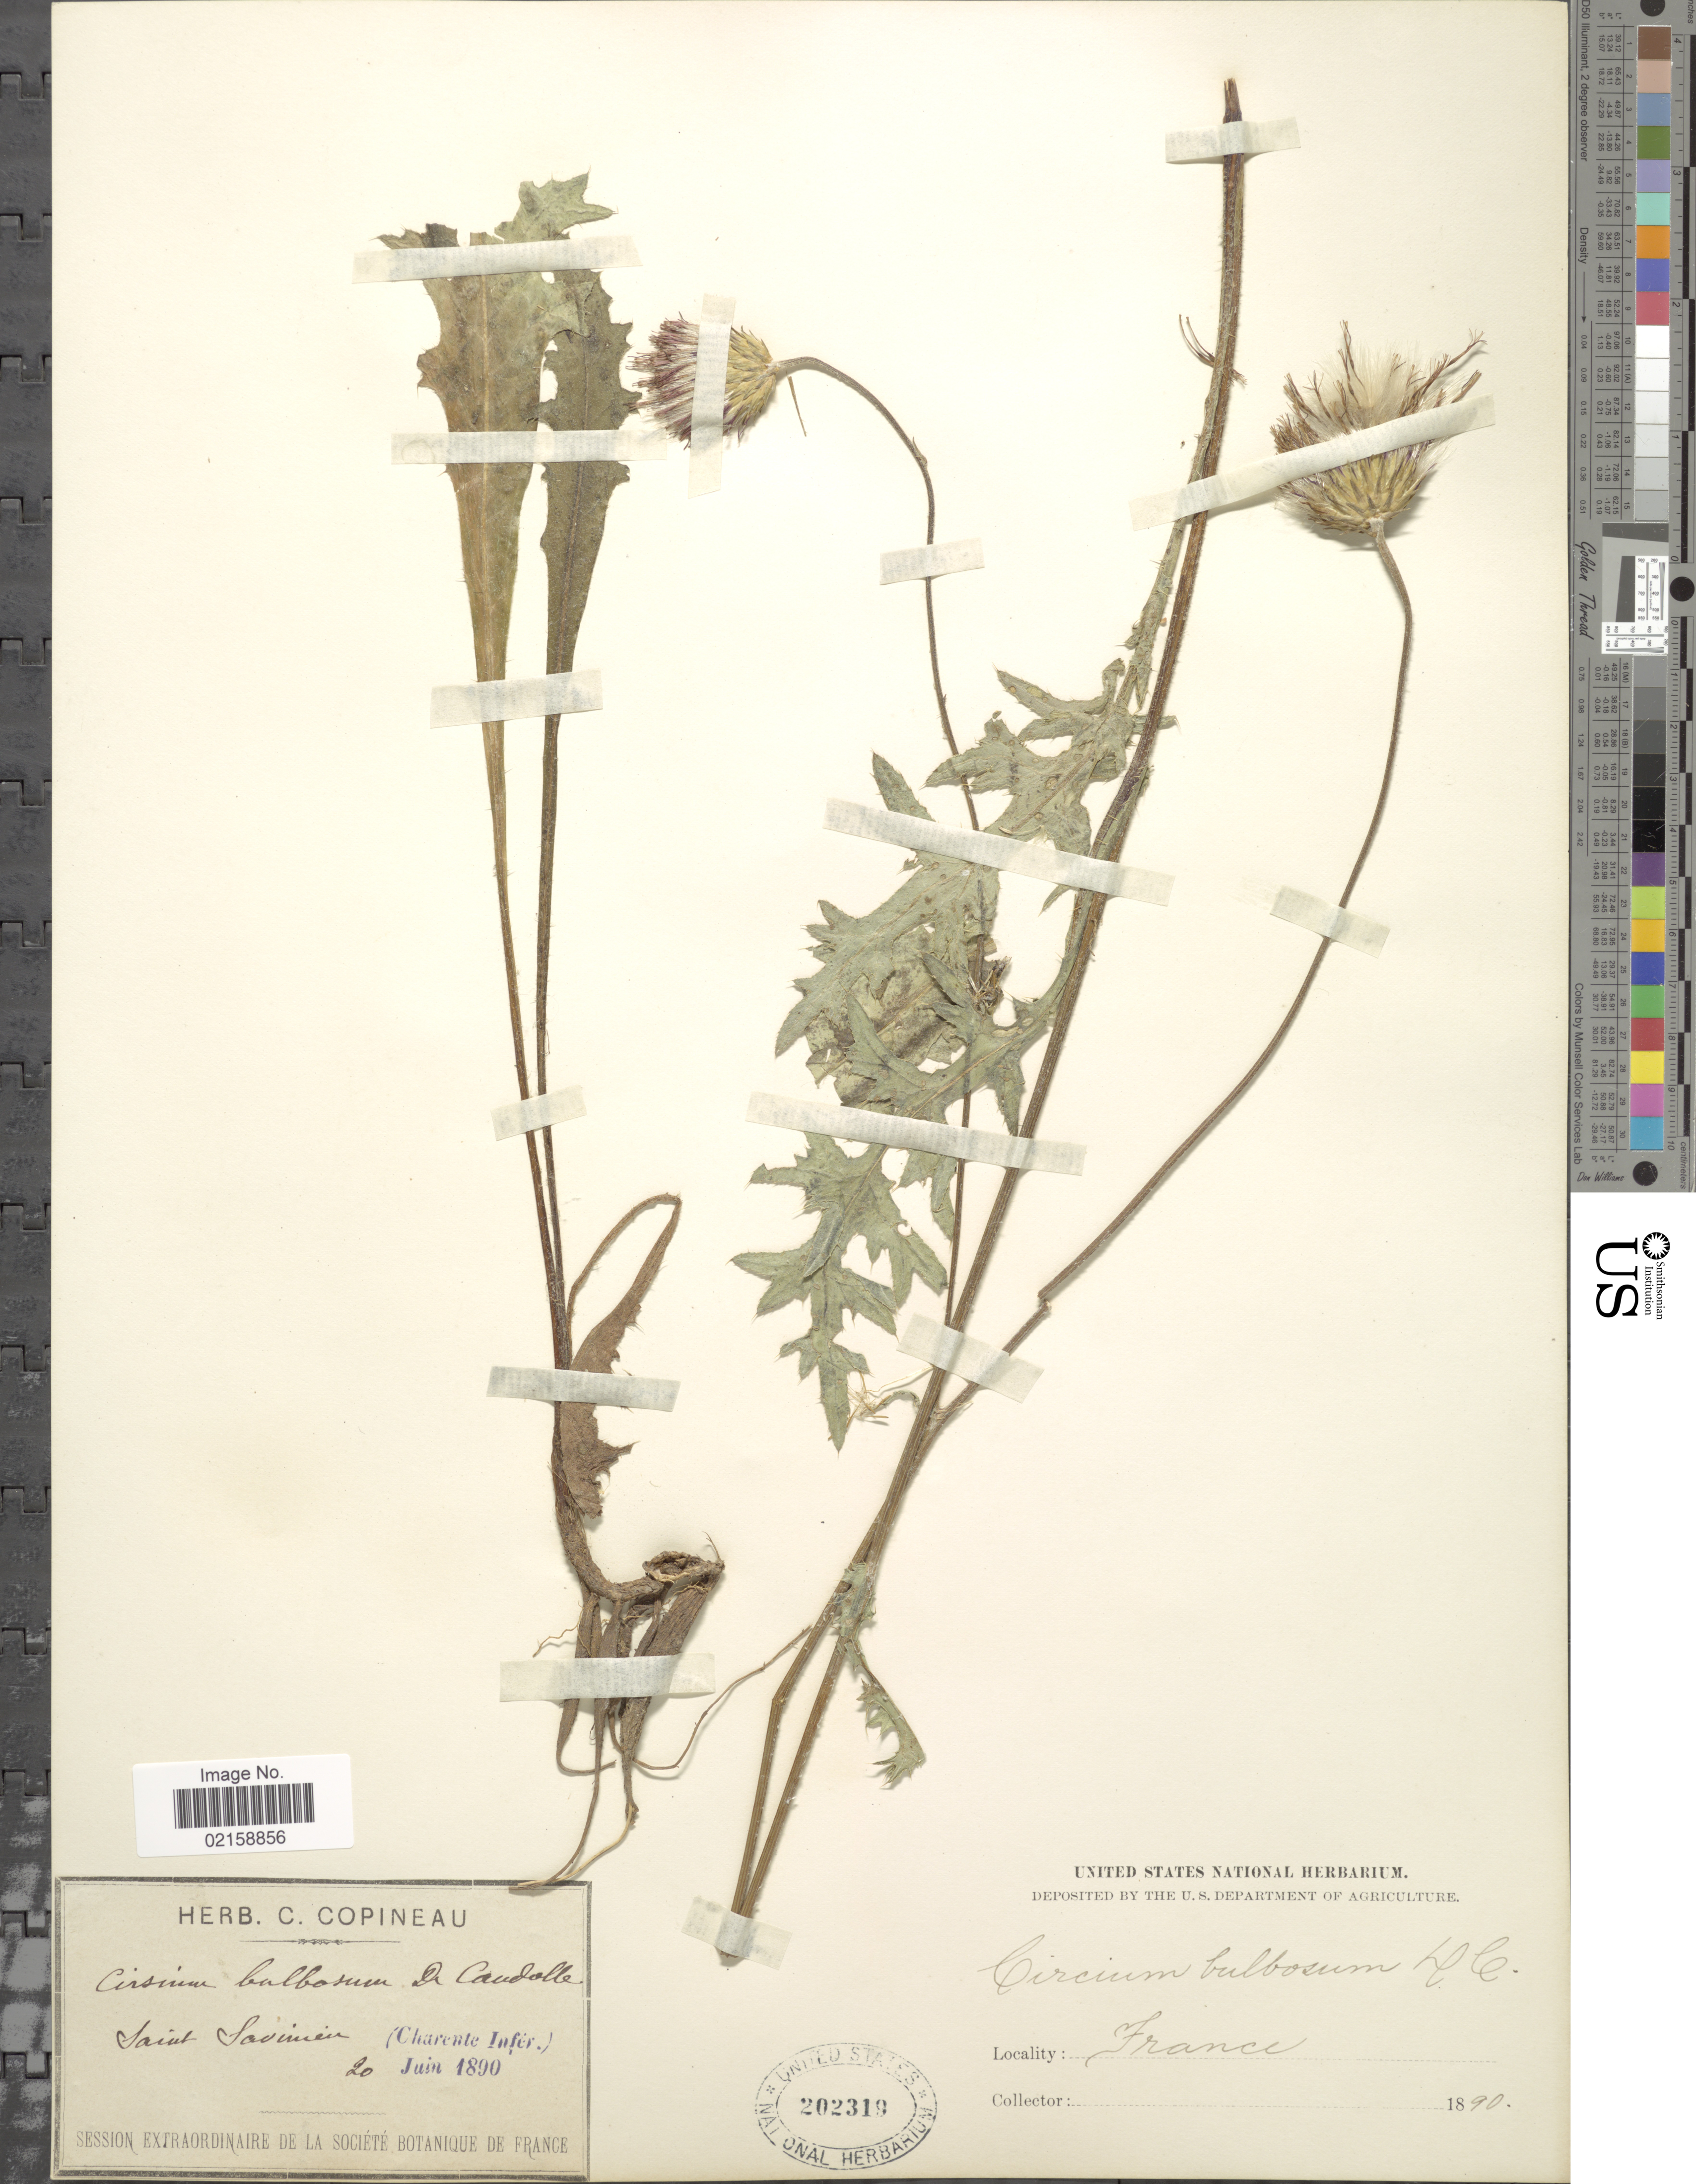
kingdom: Plantae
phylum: Tracheophyta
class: Magnoliopsida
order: Asterales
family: Asteraceae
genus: Cirsium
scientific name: Cirsium tuberosum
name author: (L.) All.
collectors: ex herb. C. Copineau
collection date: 1890-06-20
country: France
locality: Saint Savinien (Charente Infer)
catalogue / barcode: US 202319